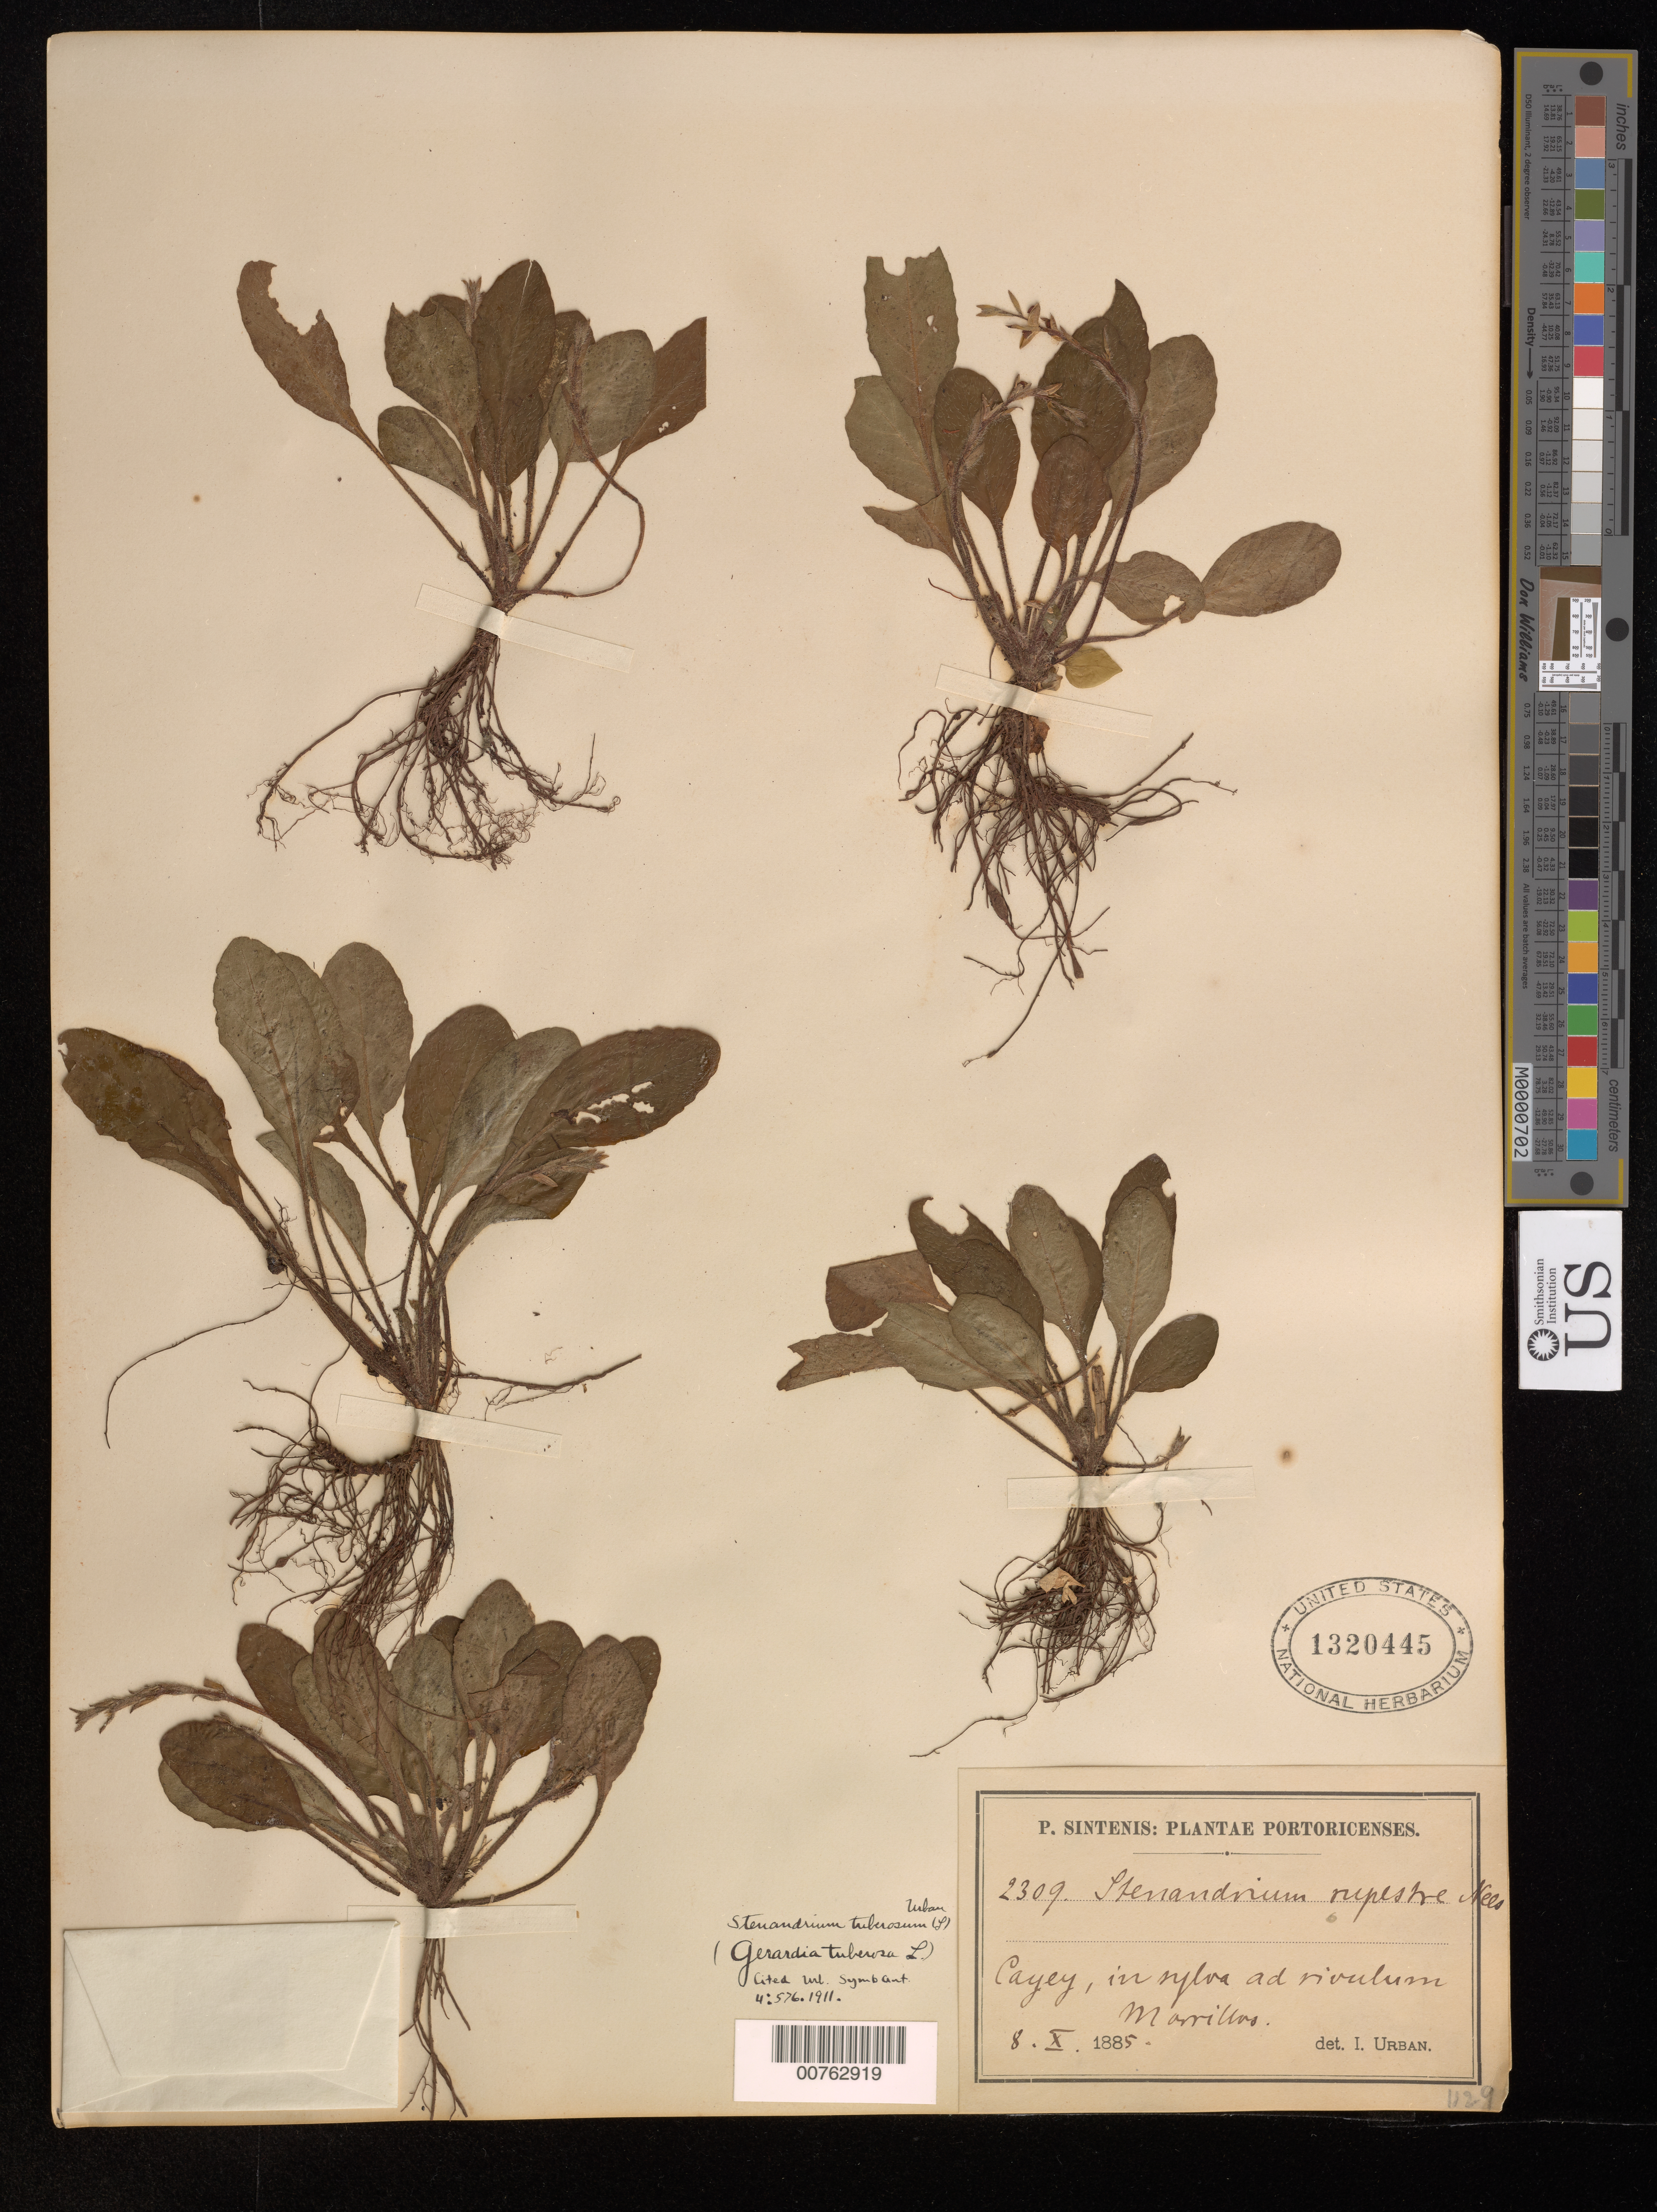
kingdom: Plantae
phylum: Tracheophyta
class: Magnoliopsida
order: Lamiales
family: Acanthaceae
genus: Stenandrium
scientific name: Stenandrium tuberosum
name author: (L.) Urb.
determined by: Acevedo-Rodríguez, P., (BOT), Smithsonian Institution - National Museum of Natural History (UNITED STATES)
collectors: P. Sintenis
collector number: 2309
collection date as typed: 08 Oct 1885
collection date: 1885-10-08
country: Puerto Rico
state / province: Cayey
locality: Cayey, in sylva ad rivulum Morillos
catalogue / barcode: US 1320445